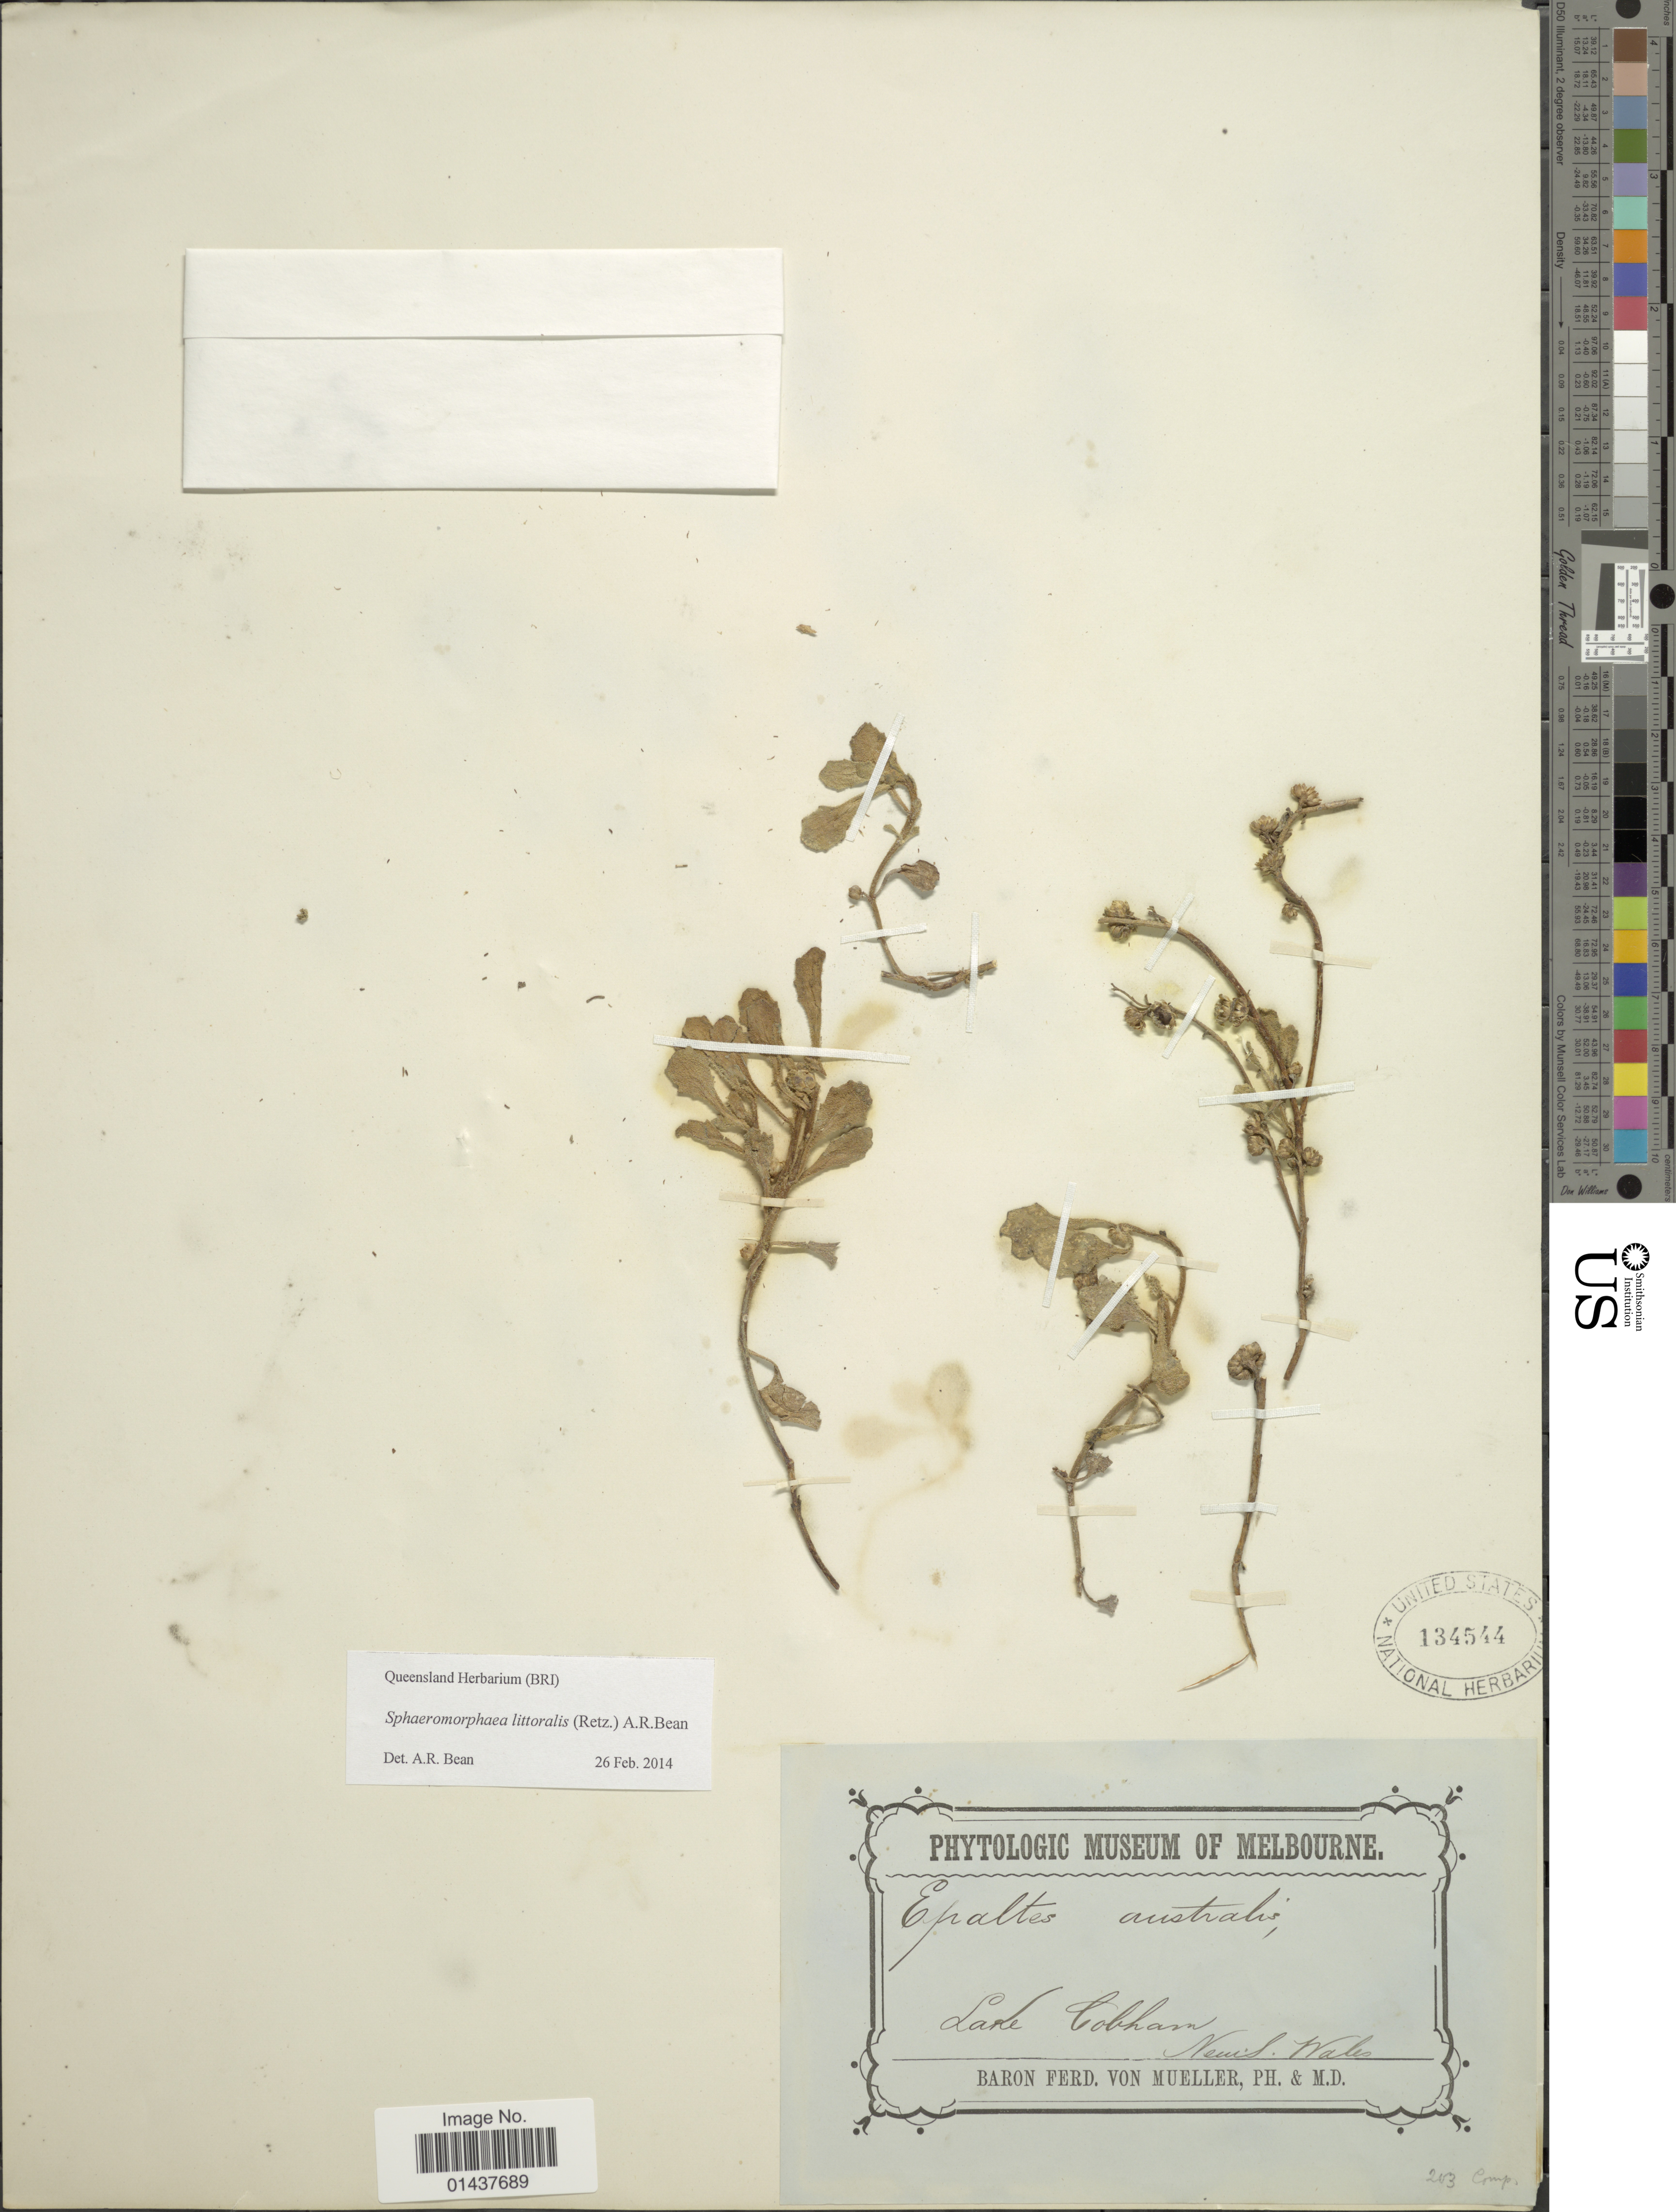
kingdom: Plantae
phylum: Tracheophyta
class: Magnoliopsida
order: Asterales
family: Asteraceae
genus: Sphaeromorphaea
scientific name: Sphaeromorphaea littoralis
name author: (Retz.) A.R. Bean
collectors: B. von Mueller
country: Australia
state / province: New South Wales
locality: Lake Cobhan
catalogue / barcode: US 134544